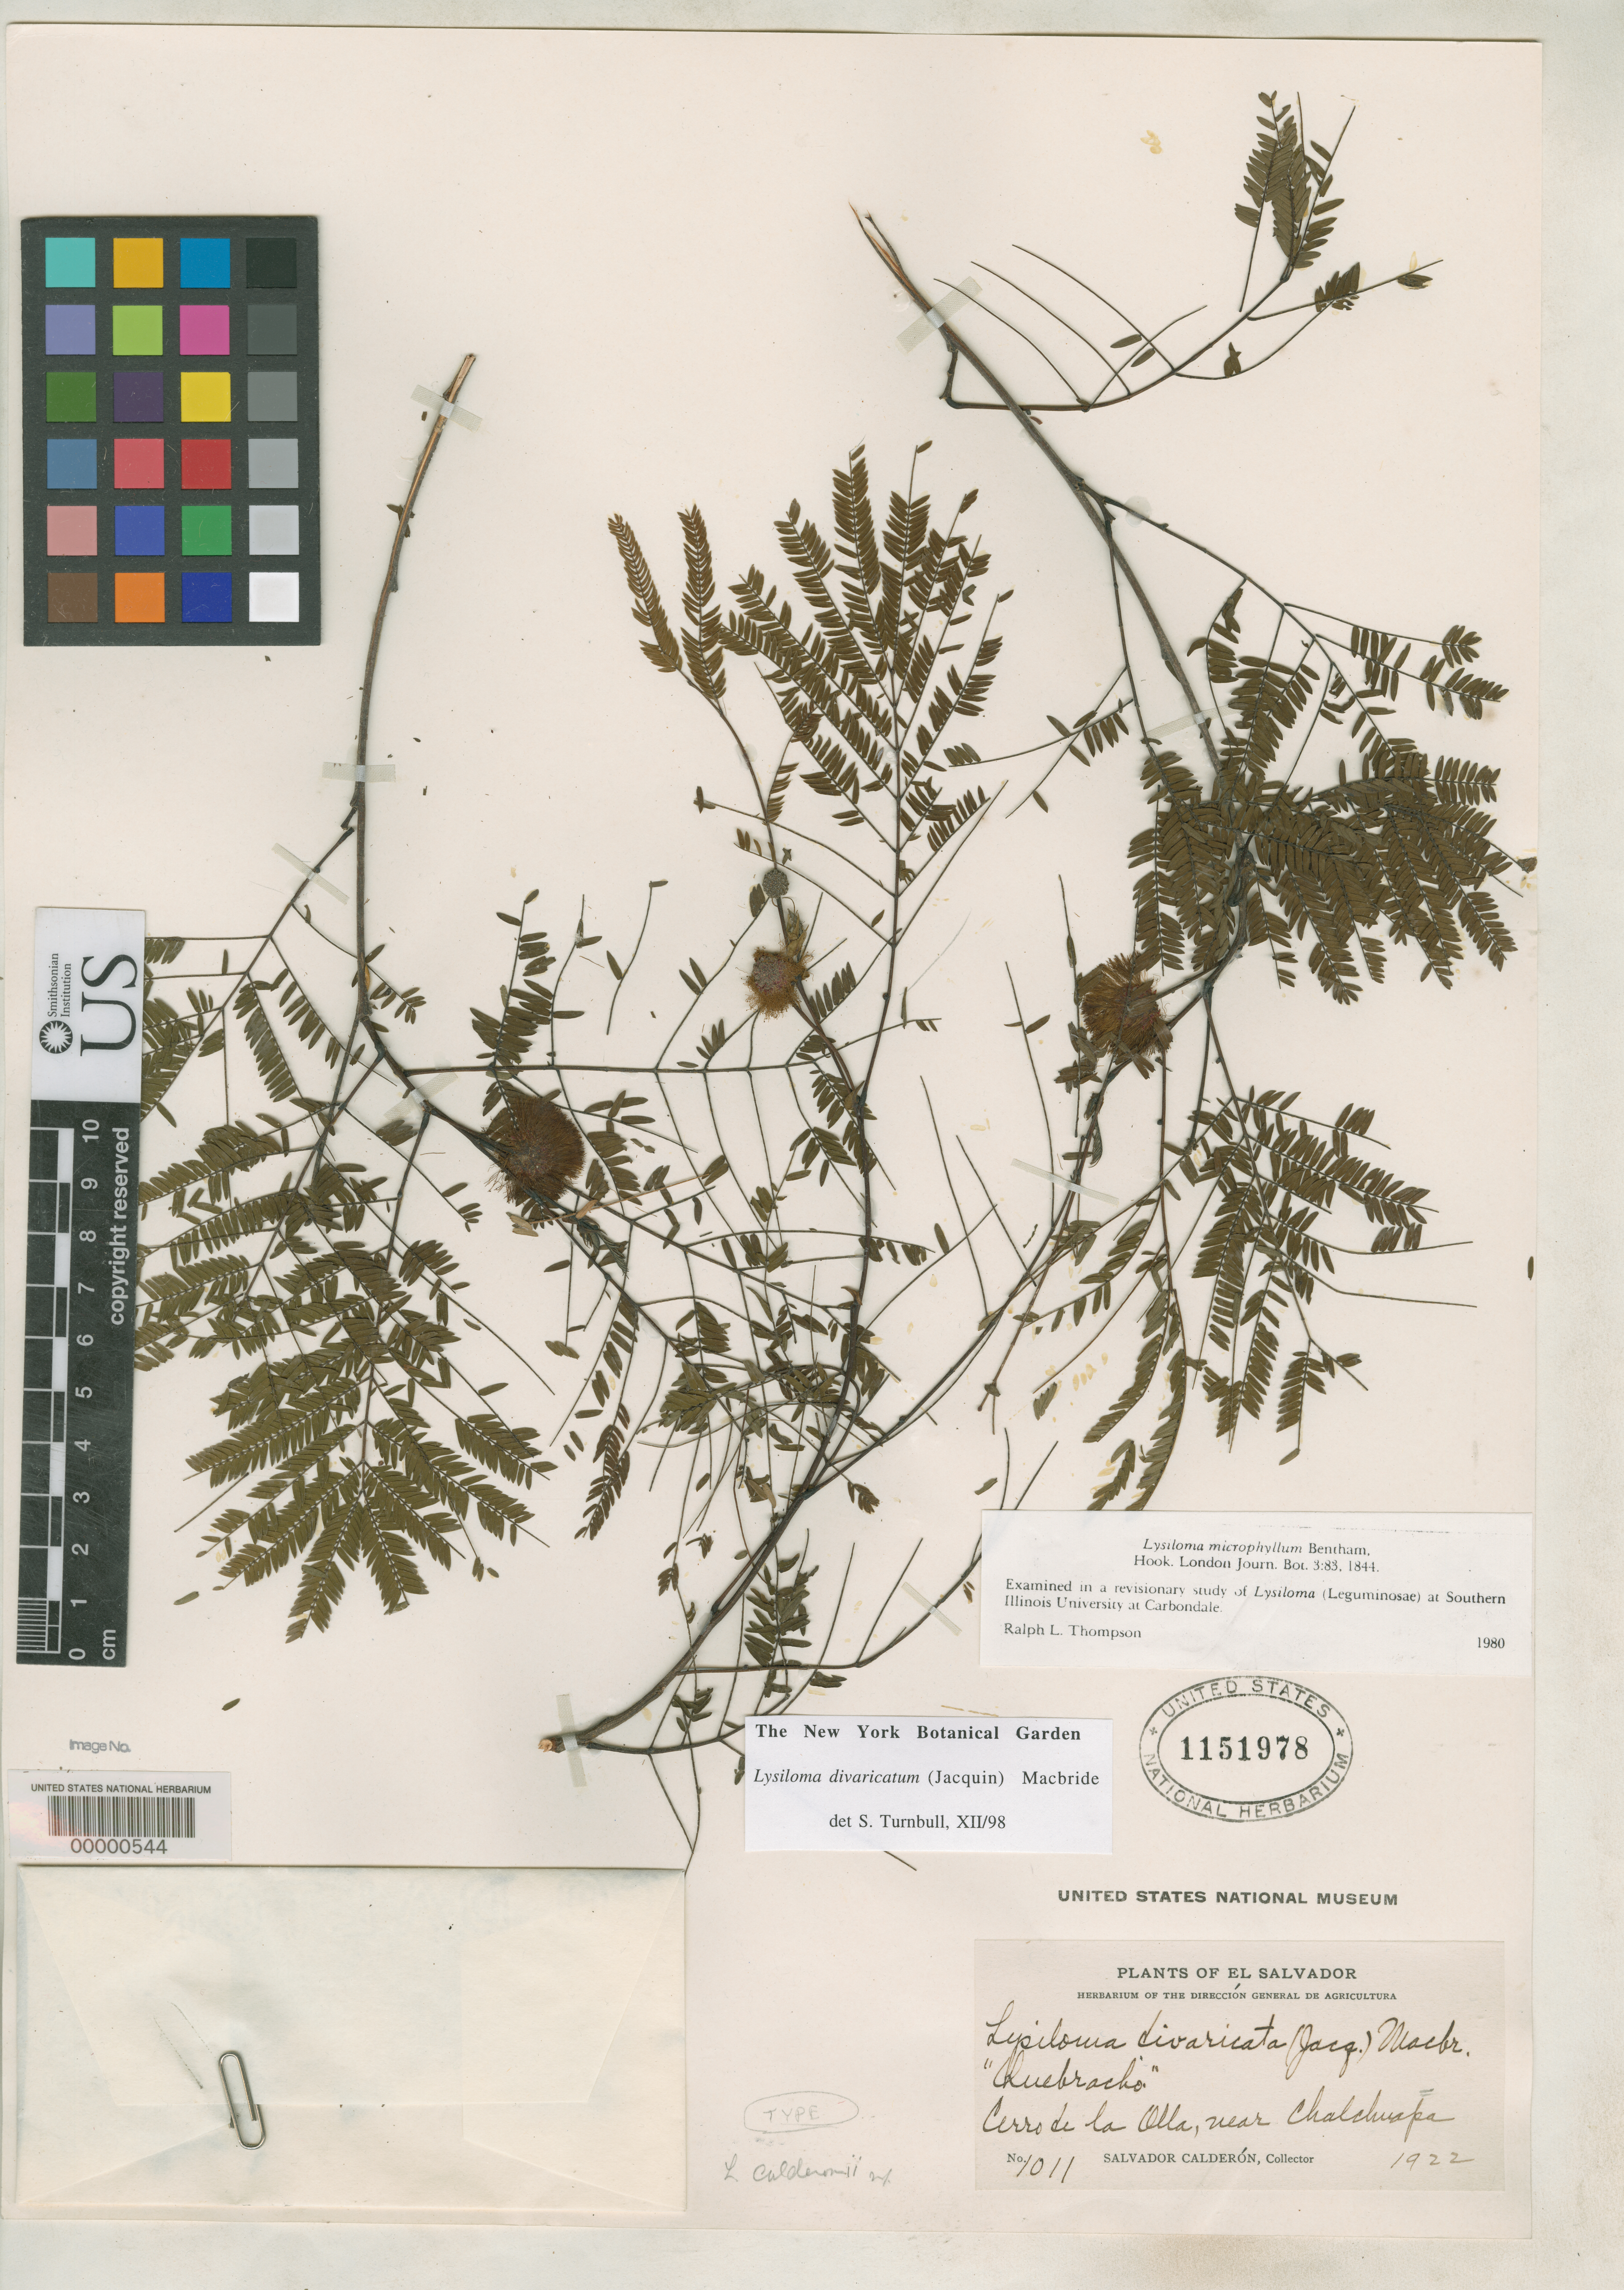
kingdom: Plantae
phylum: Tracheophyta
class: Magnoliopsida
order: Fabales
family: Fabaceae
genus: Lysiloma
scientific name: Lysiloma calderonii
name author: Britton & Rose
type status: Type Collection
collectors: S. Calderón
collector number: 1011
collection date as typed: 1922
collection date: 1922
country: El Salvador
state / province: Santa Ana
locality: Cerro de La Olla, near Chalchuapa.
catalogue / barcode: US 1151978